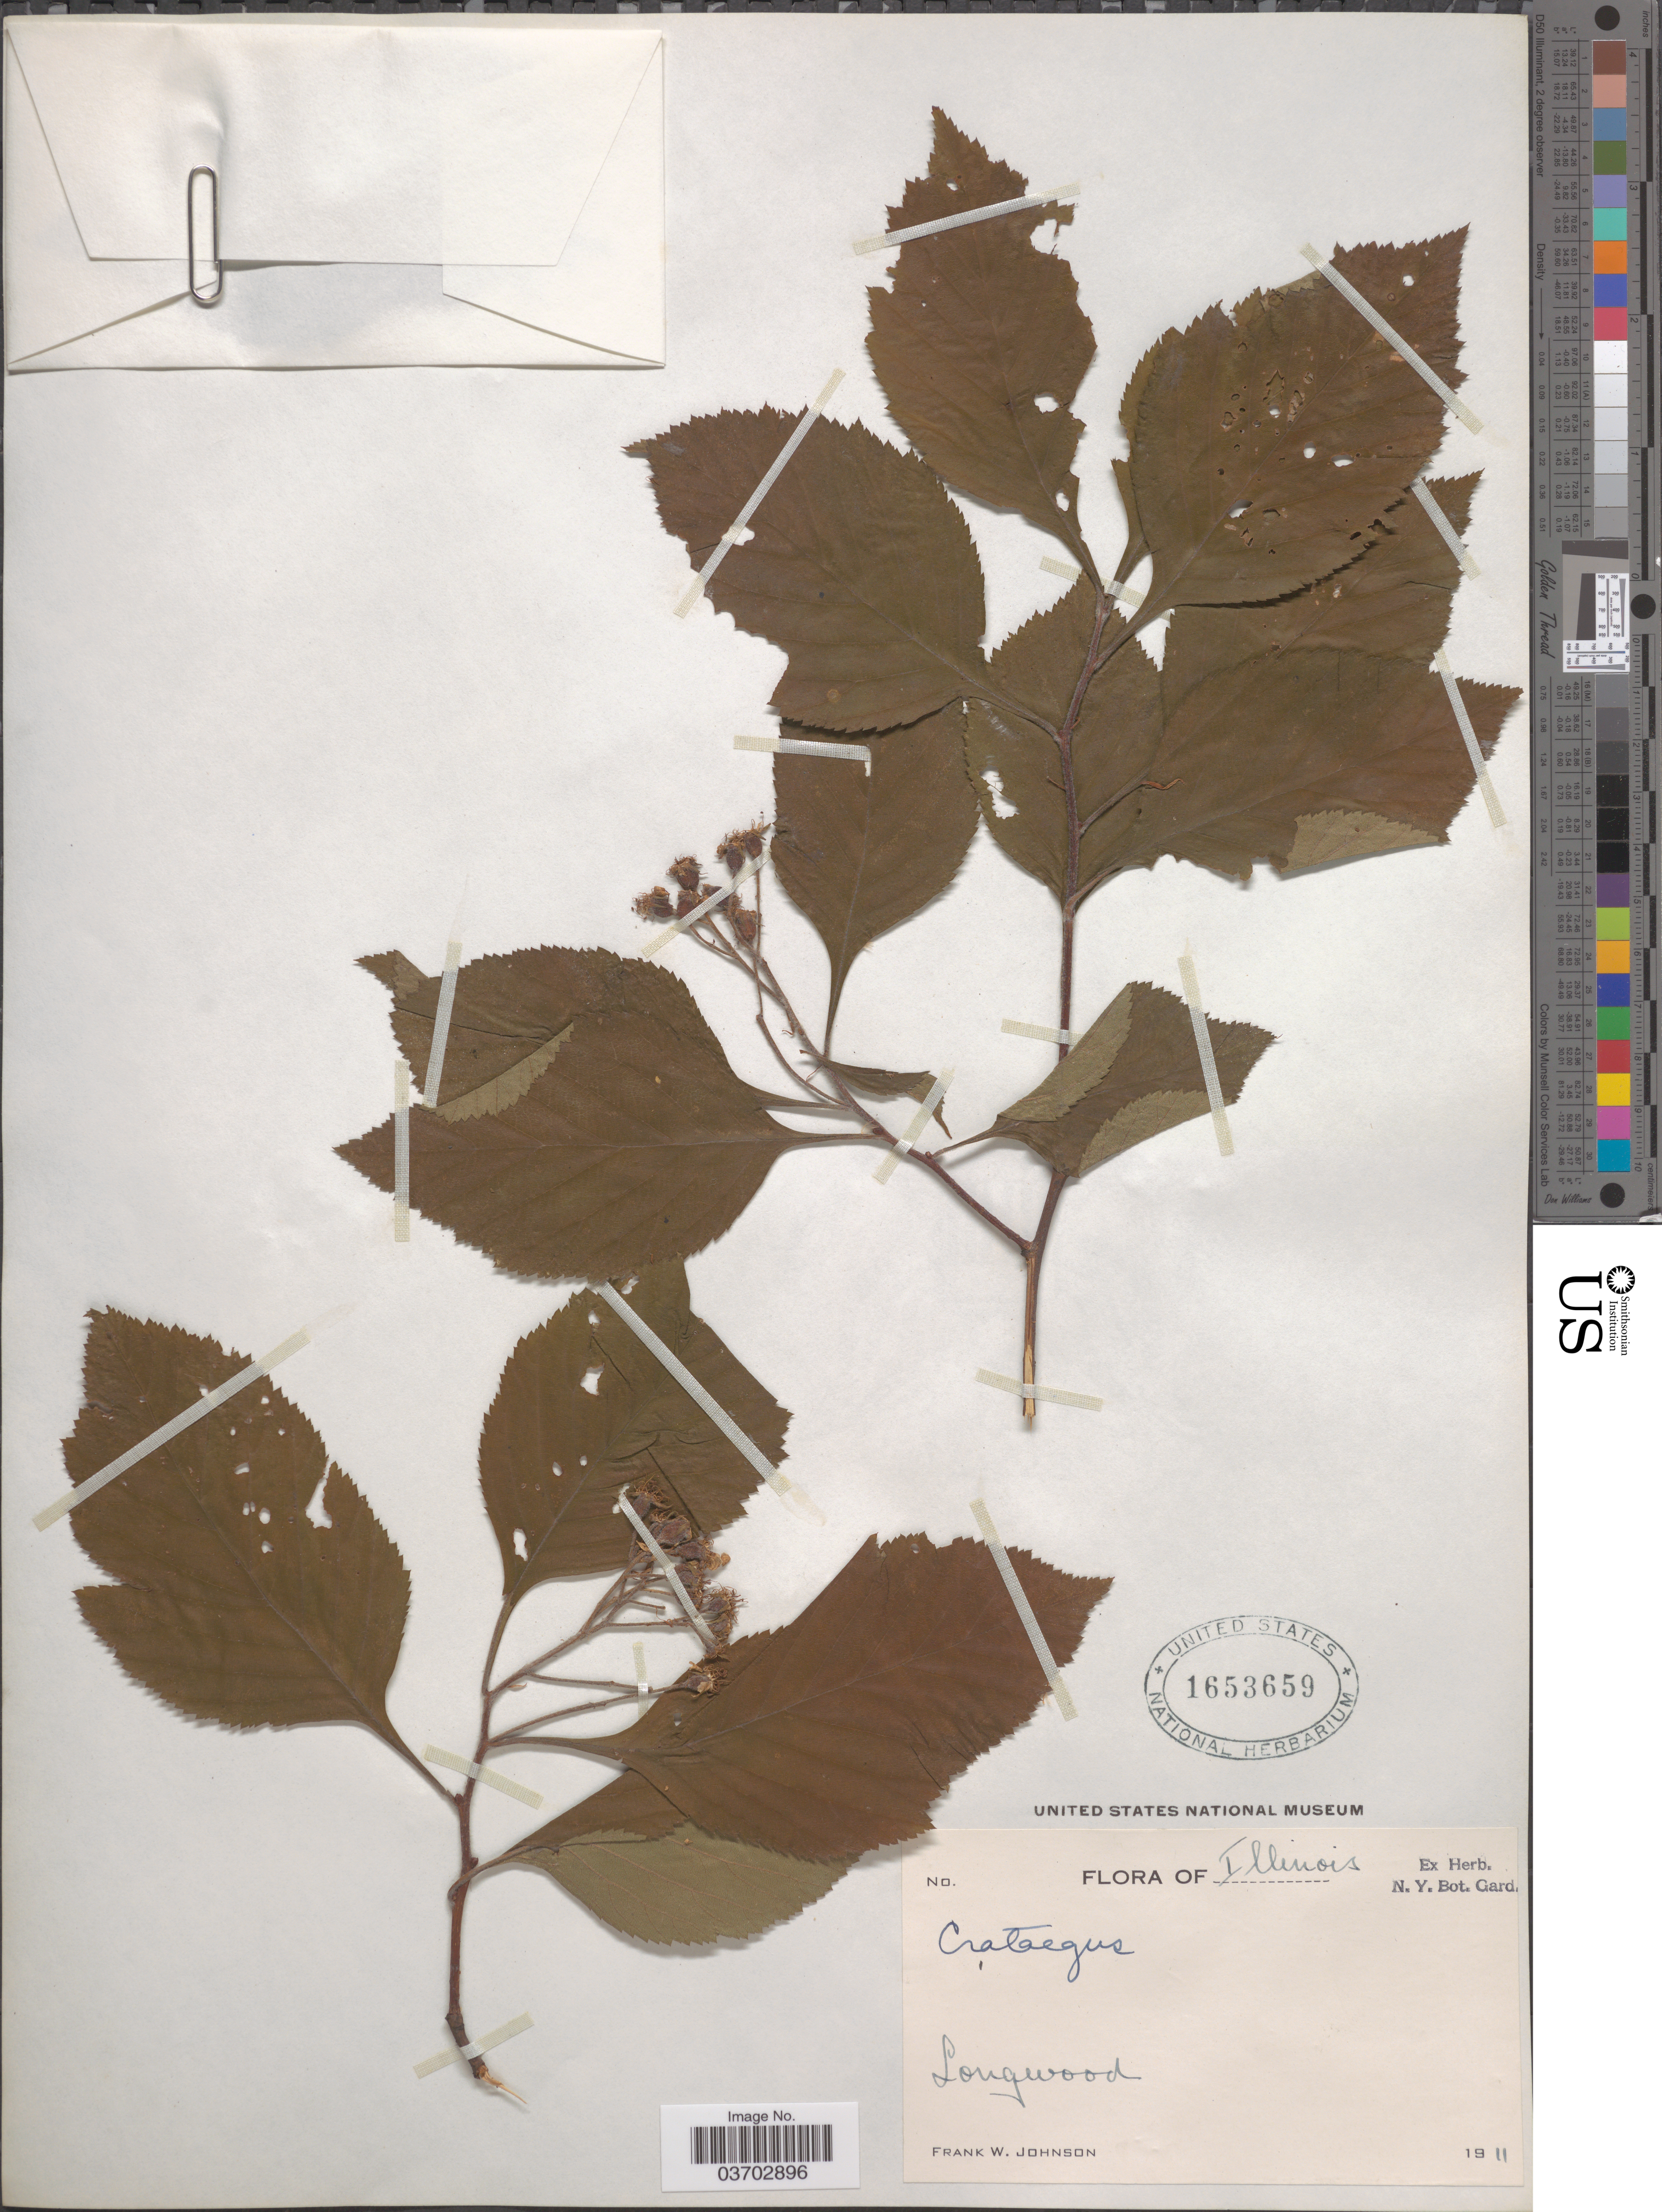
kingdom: Plantae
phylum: Tracheophyta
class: Magnoliopsida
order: Rosales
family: Rosaceae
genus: Crataegus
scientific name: Crataegus sp.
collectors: F. W. Johnson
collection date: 1911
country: United States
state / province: Illinois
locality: Longwood.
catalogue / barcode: US 1653659